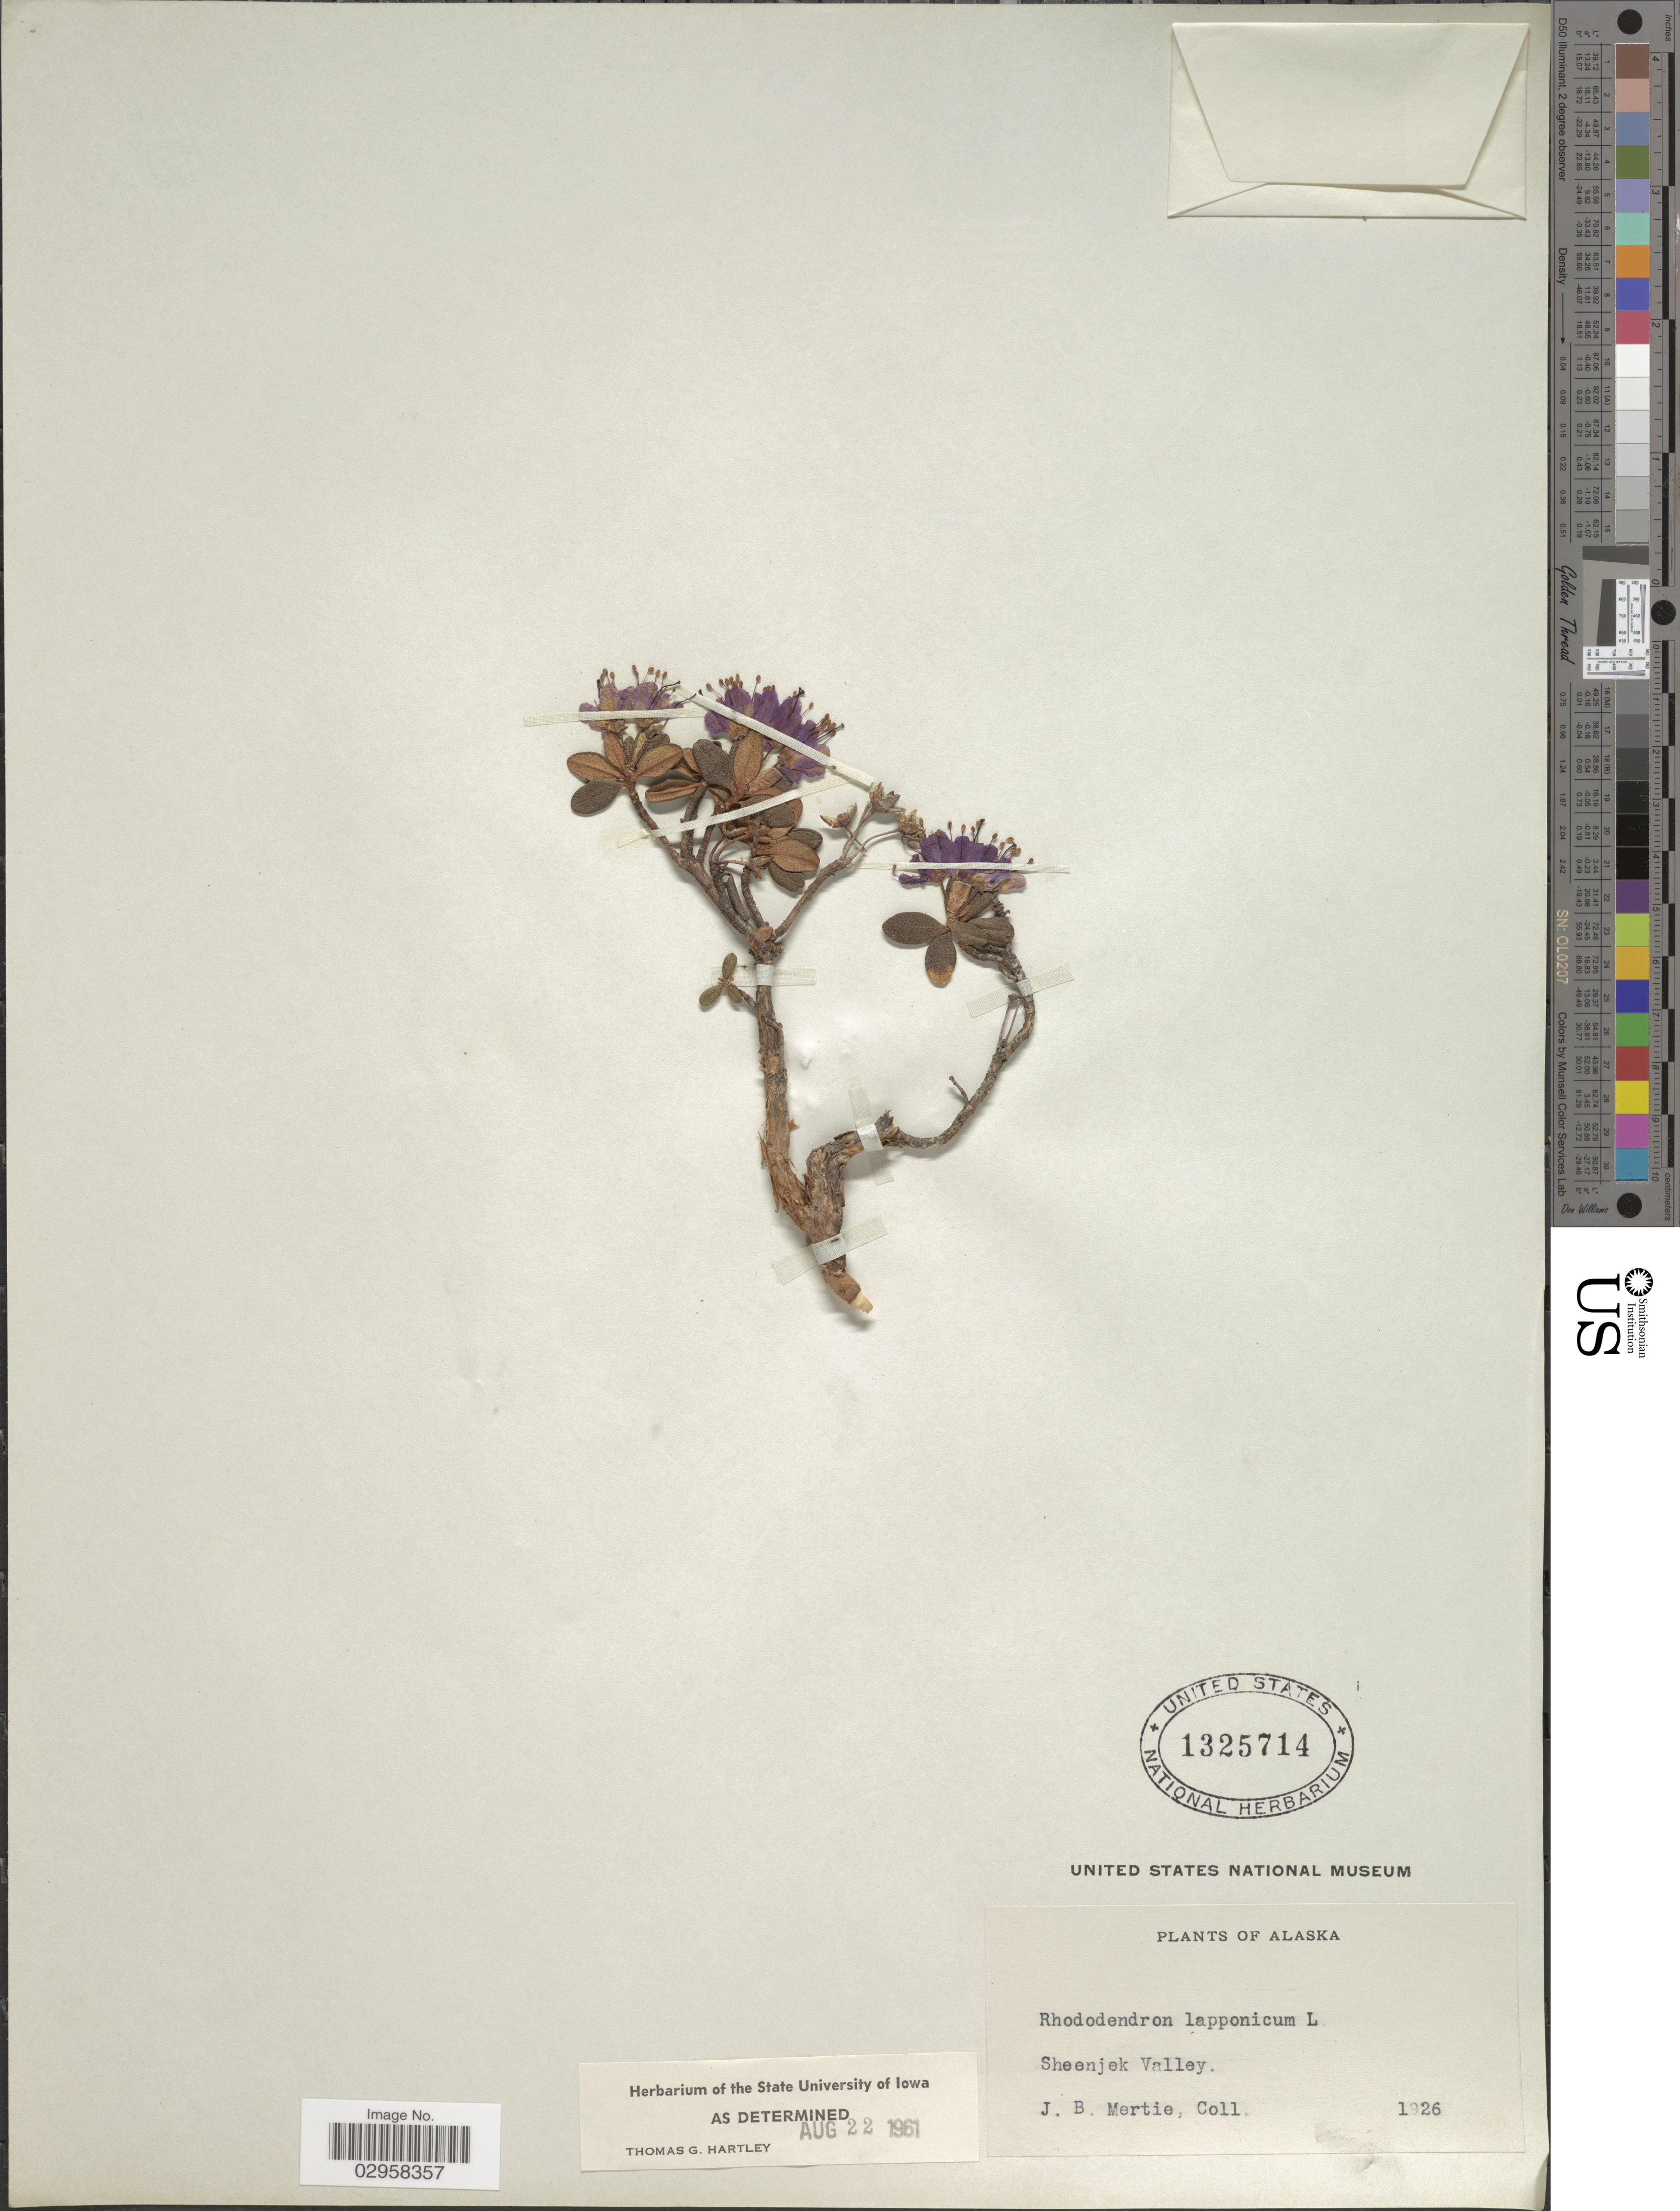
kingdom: Plantae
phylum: Tracheophyta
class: Magnoliopsida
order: Ericales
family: Ericaceae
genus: Rhododendron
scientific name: Rhododendron lapponicum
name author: (L.) Wahlenb.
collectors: J. Mertie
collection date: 1926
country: United States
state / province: Alaska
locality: Sheenjek Valley.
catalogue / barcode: US 1325714